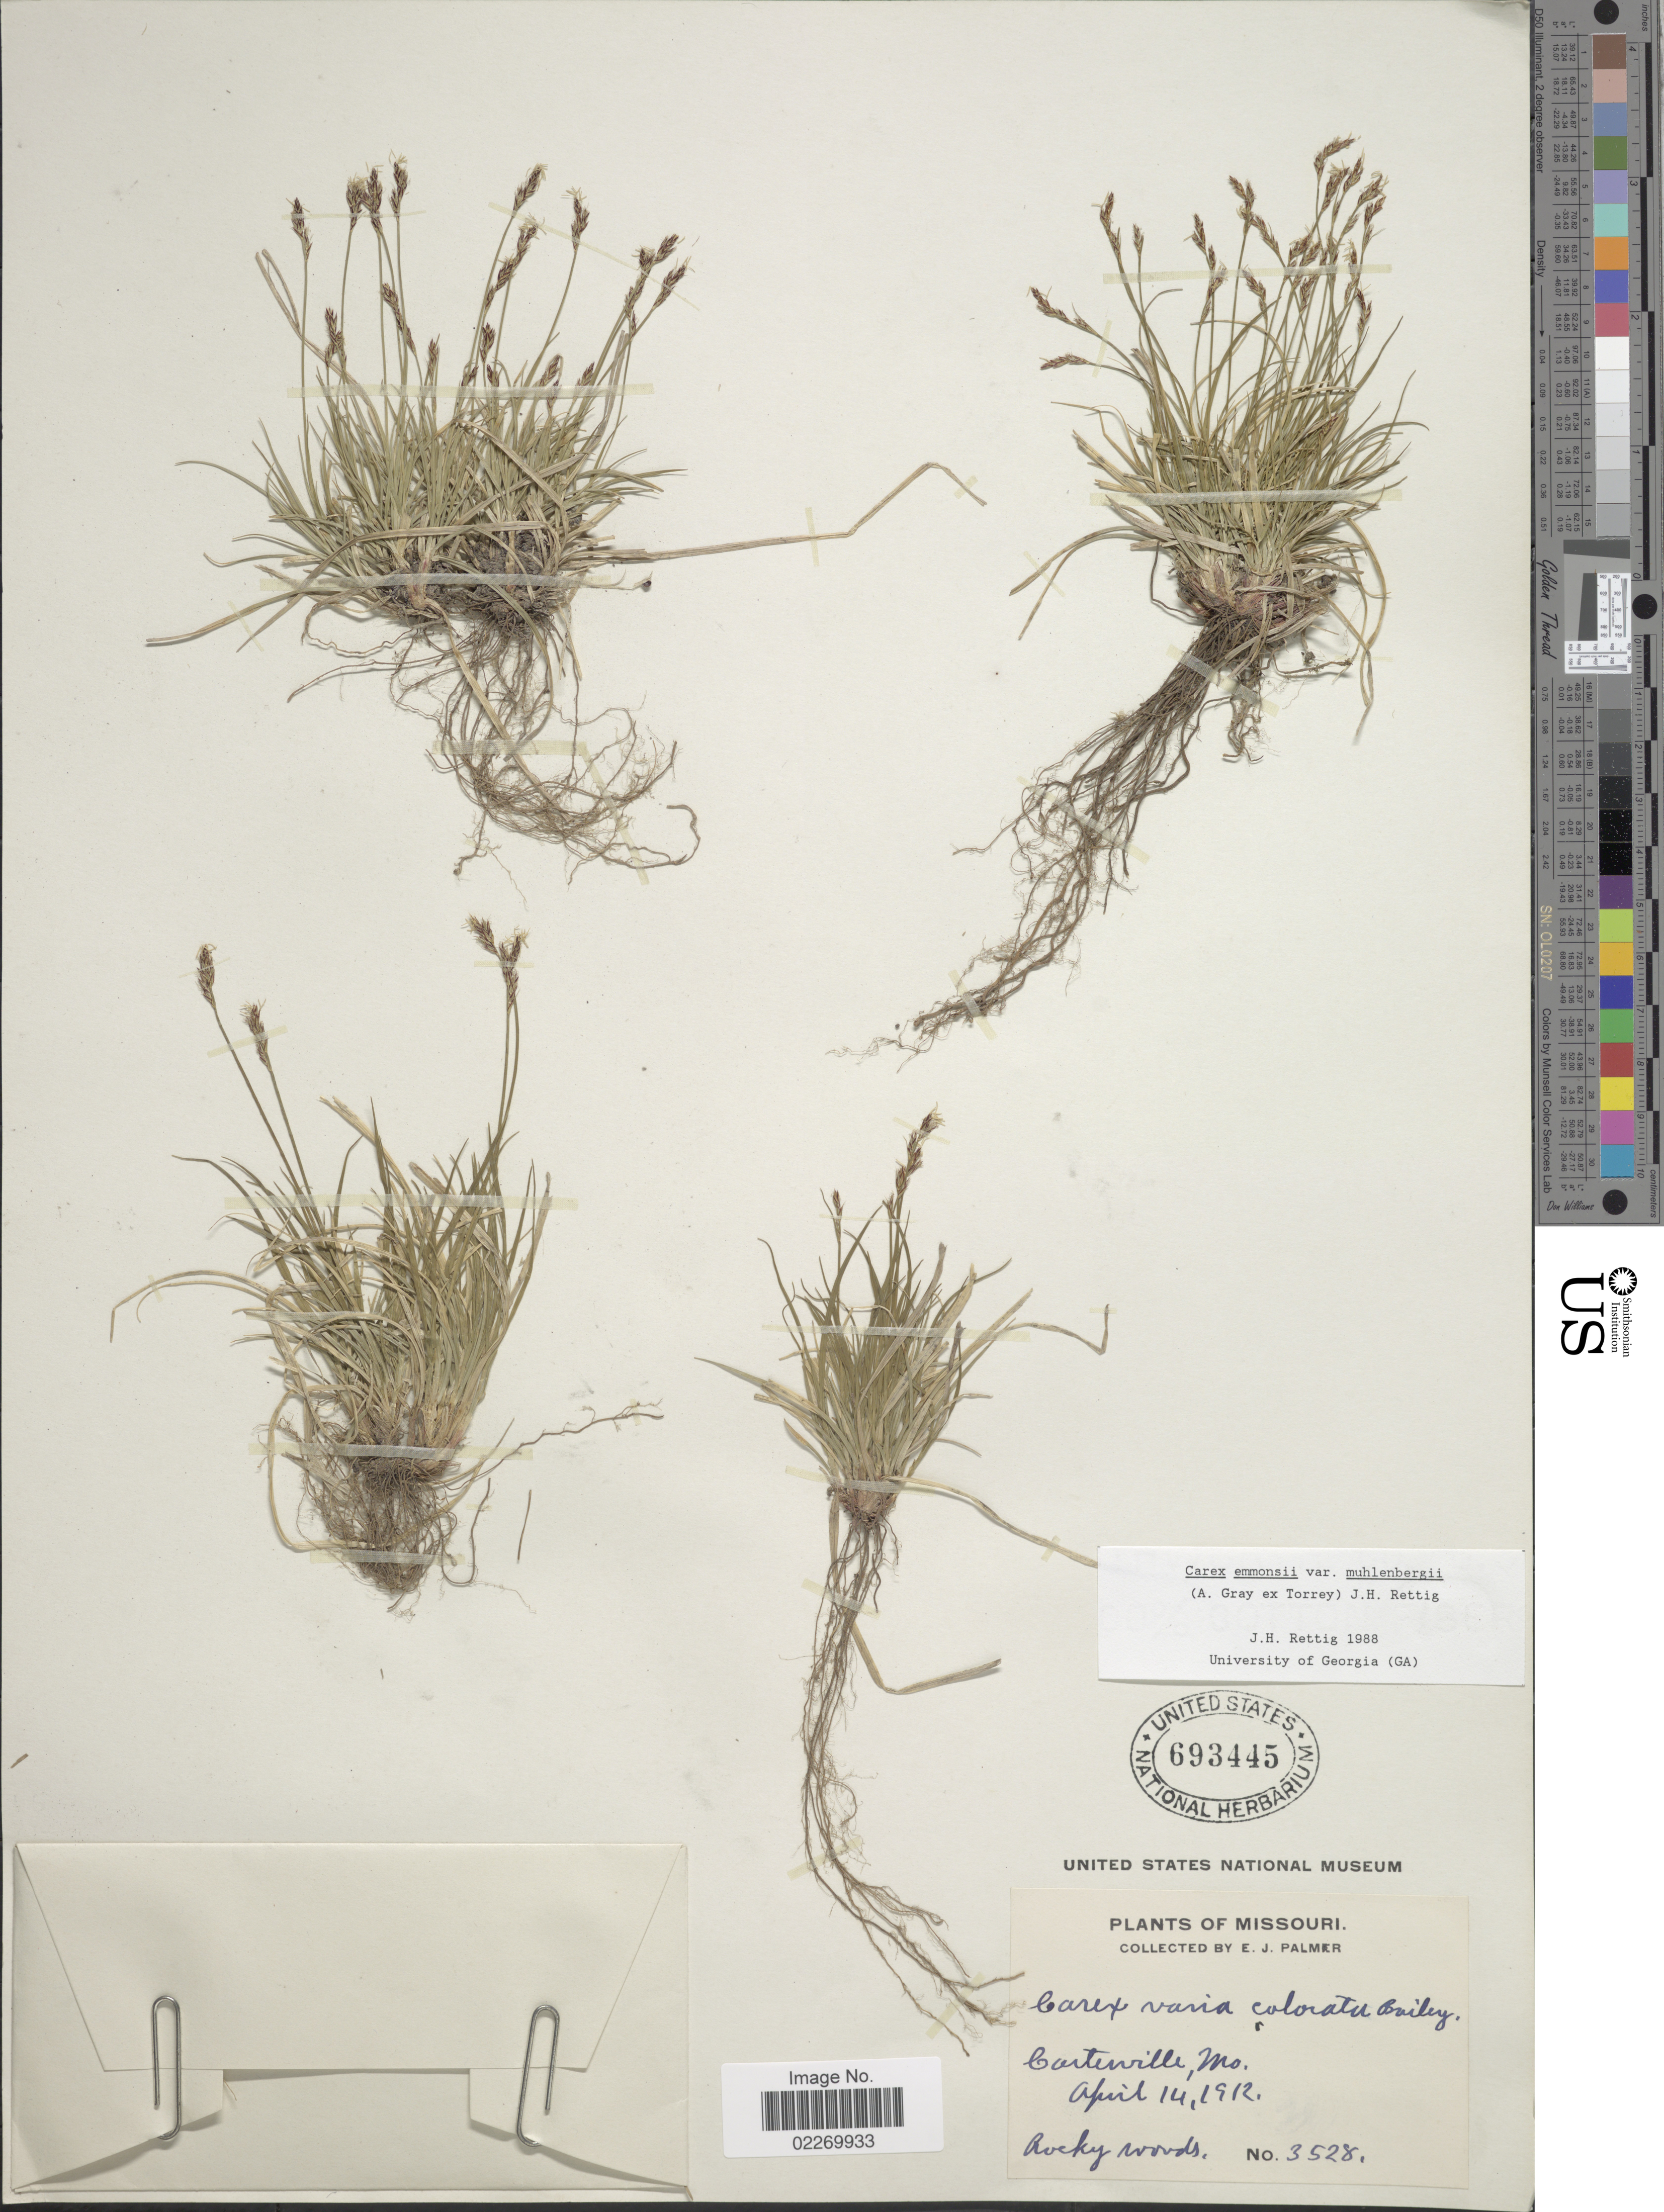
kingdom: Plantae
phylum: Tracheophyta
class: Liliopsida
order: Poales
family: Cyperaceae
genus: Carex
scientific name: Carex albicans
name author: Willd. ex Spreng.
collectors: E. J. Palmer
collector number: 3528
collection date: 1912-04-14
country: United States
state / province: Missouri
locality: Carterville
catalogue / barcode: US 693445